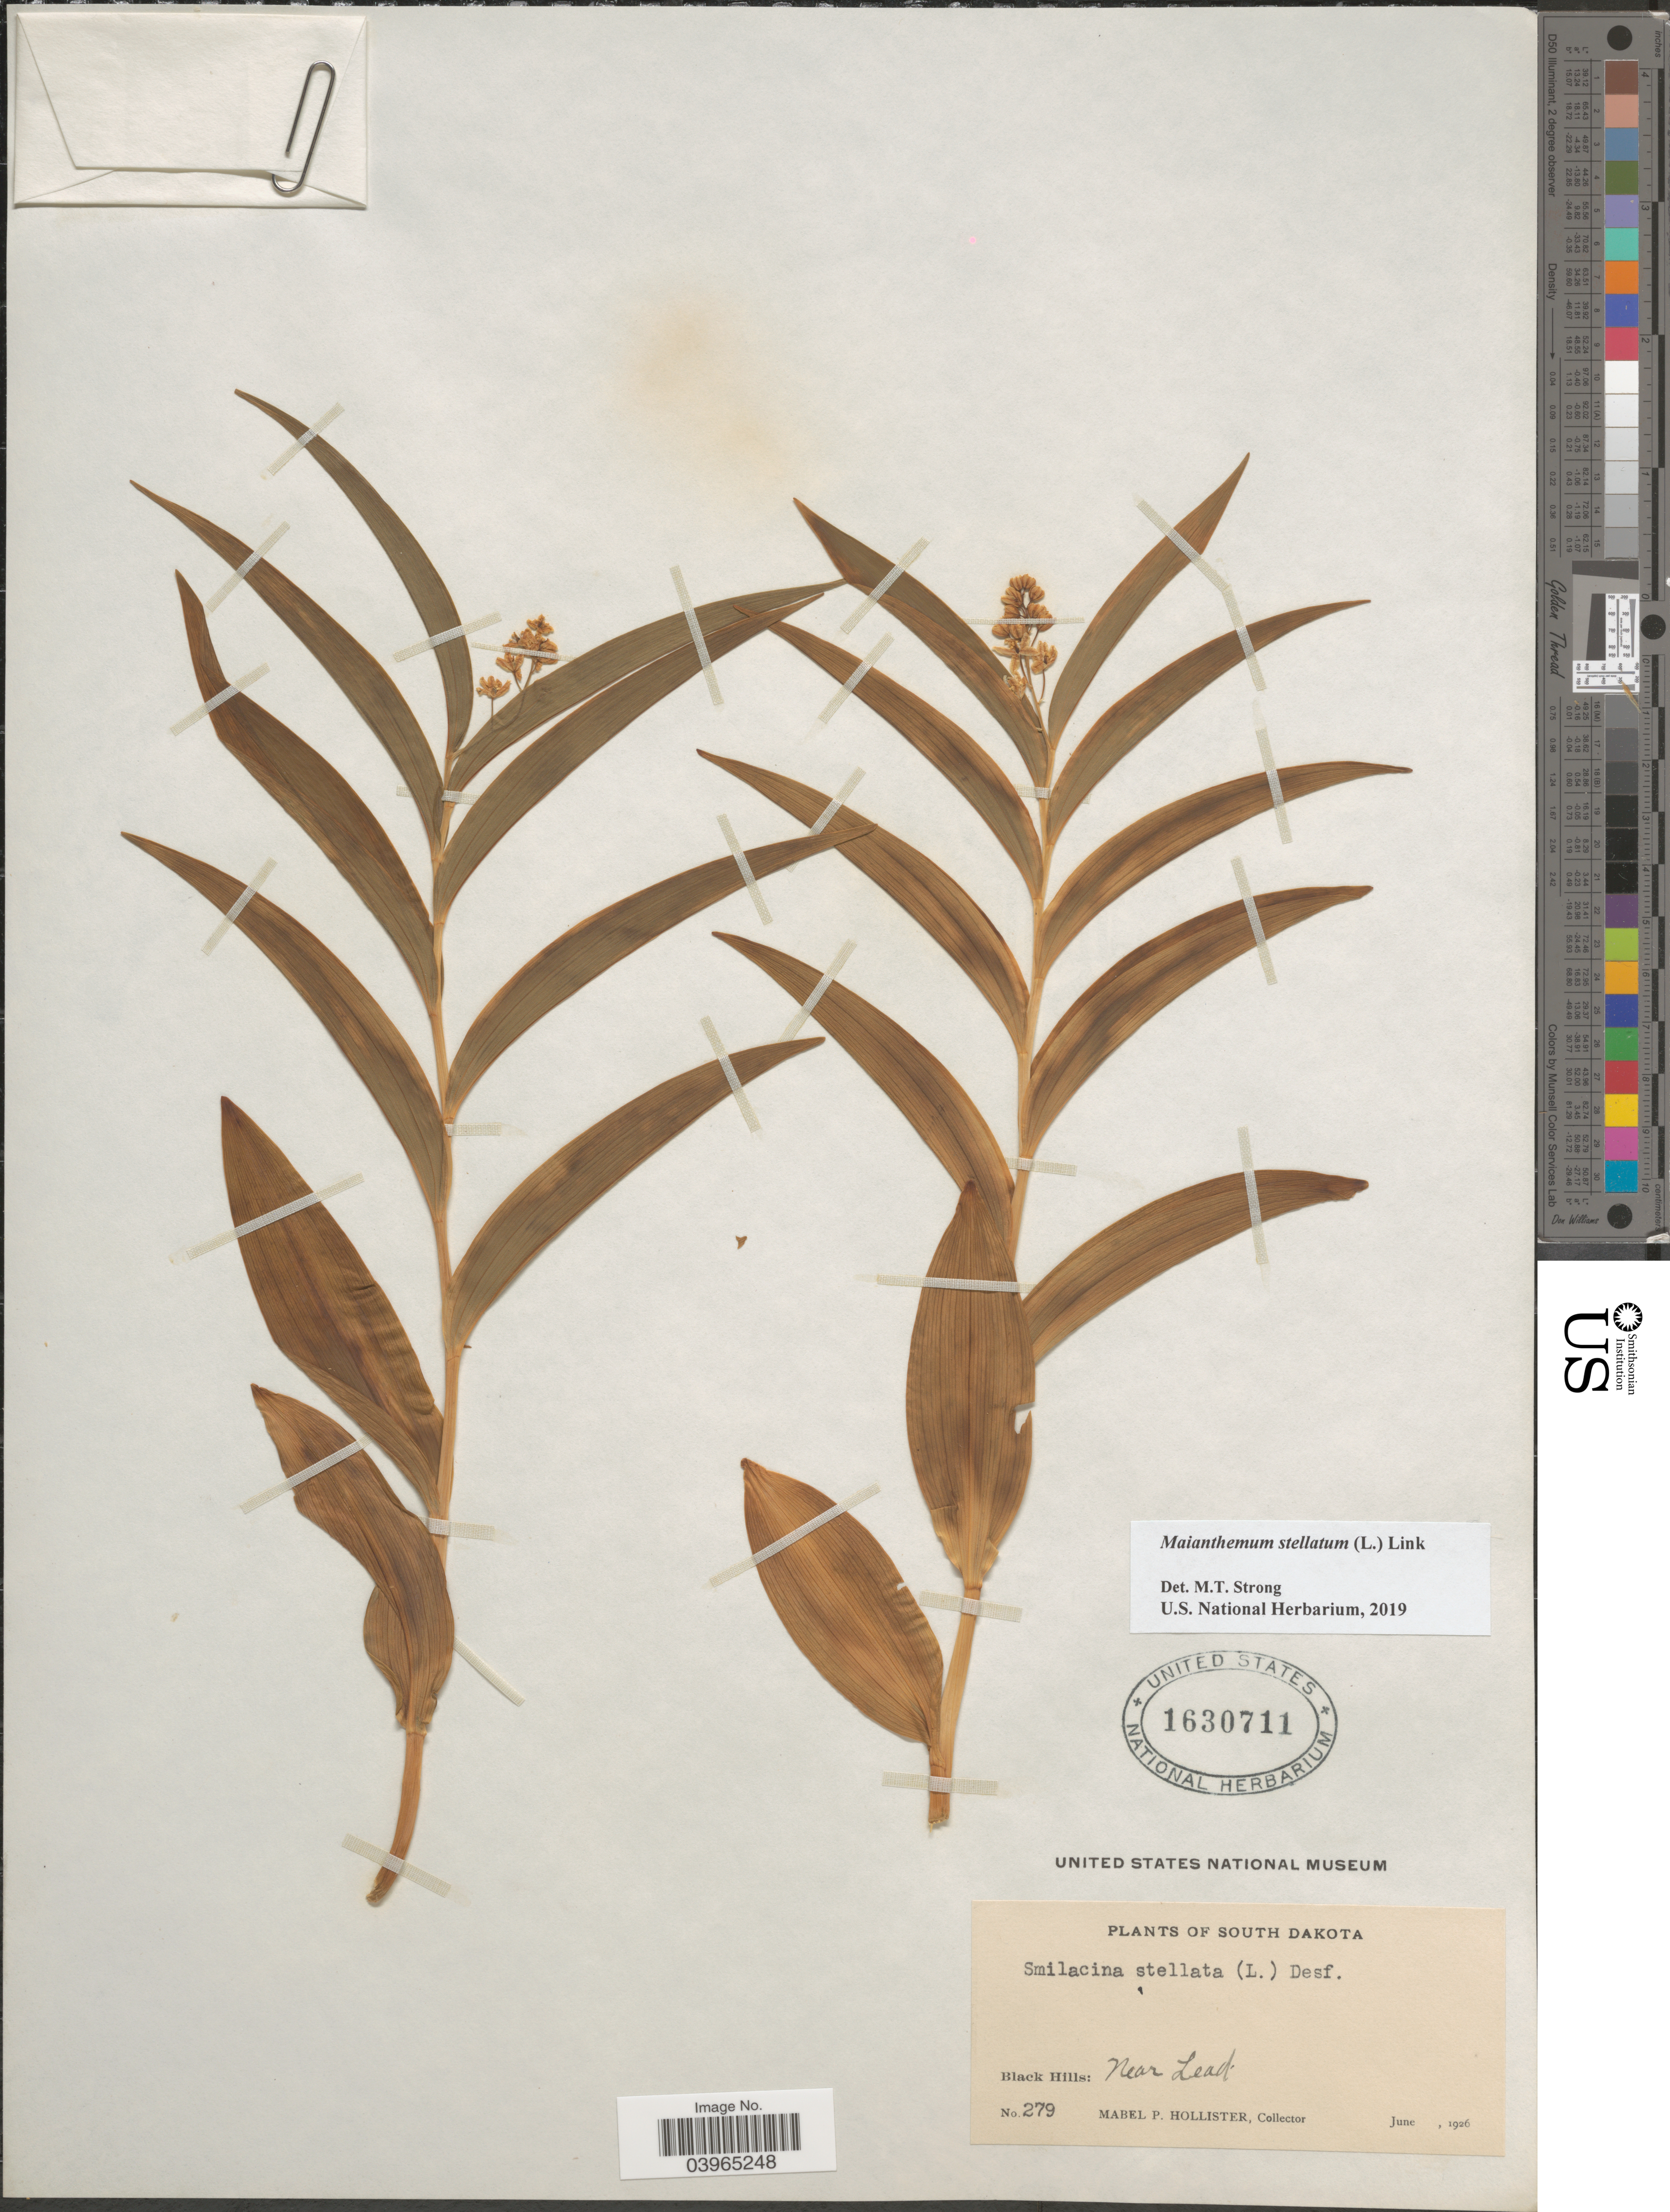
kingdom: Plantae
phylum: Tracheophyta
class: Liliopsida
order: Asparagales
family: Asparagaceae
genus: Maianthemum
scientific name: Maianthemum stellatum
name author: (L.) Link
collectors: M. Hollister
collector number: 279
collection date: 1926-06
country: United States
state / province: South Dakota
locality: Black Hills: Near Lead.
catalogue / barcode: US 1630711